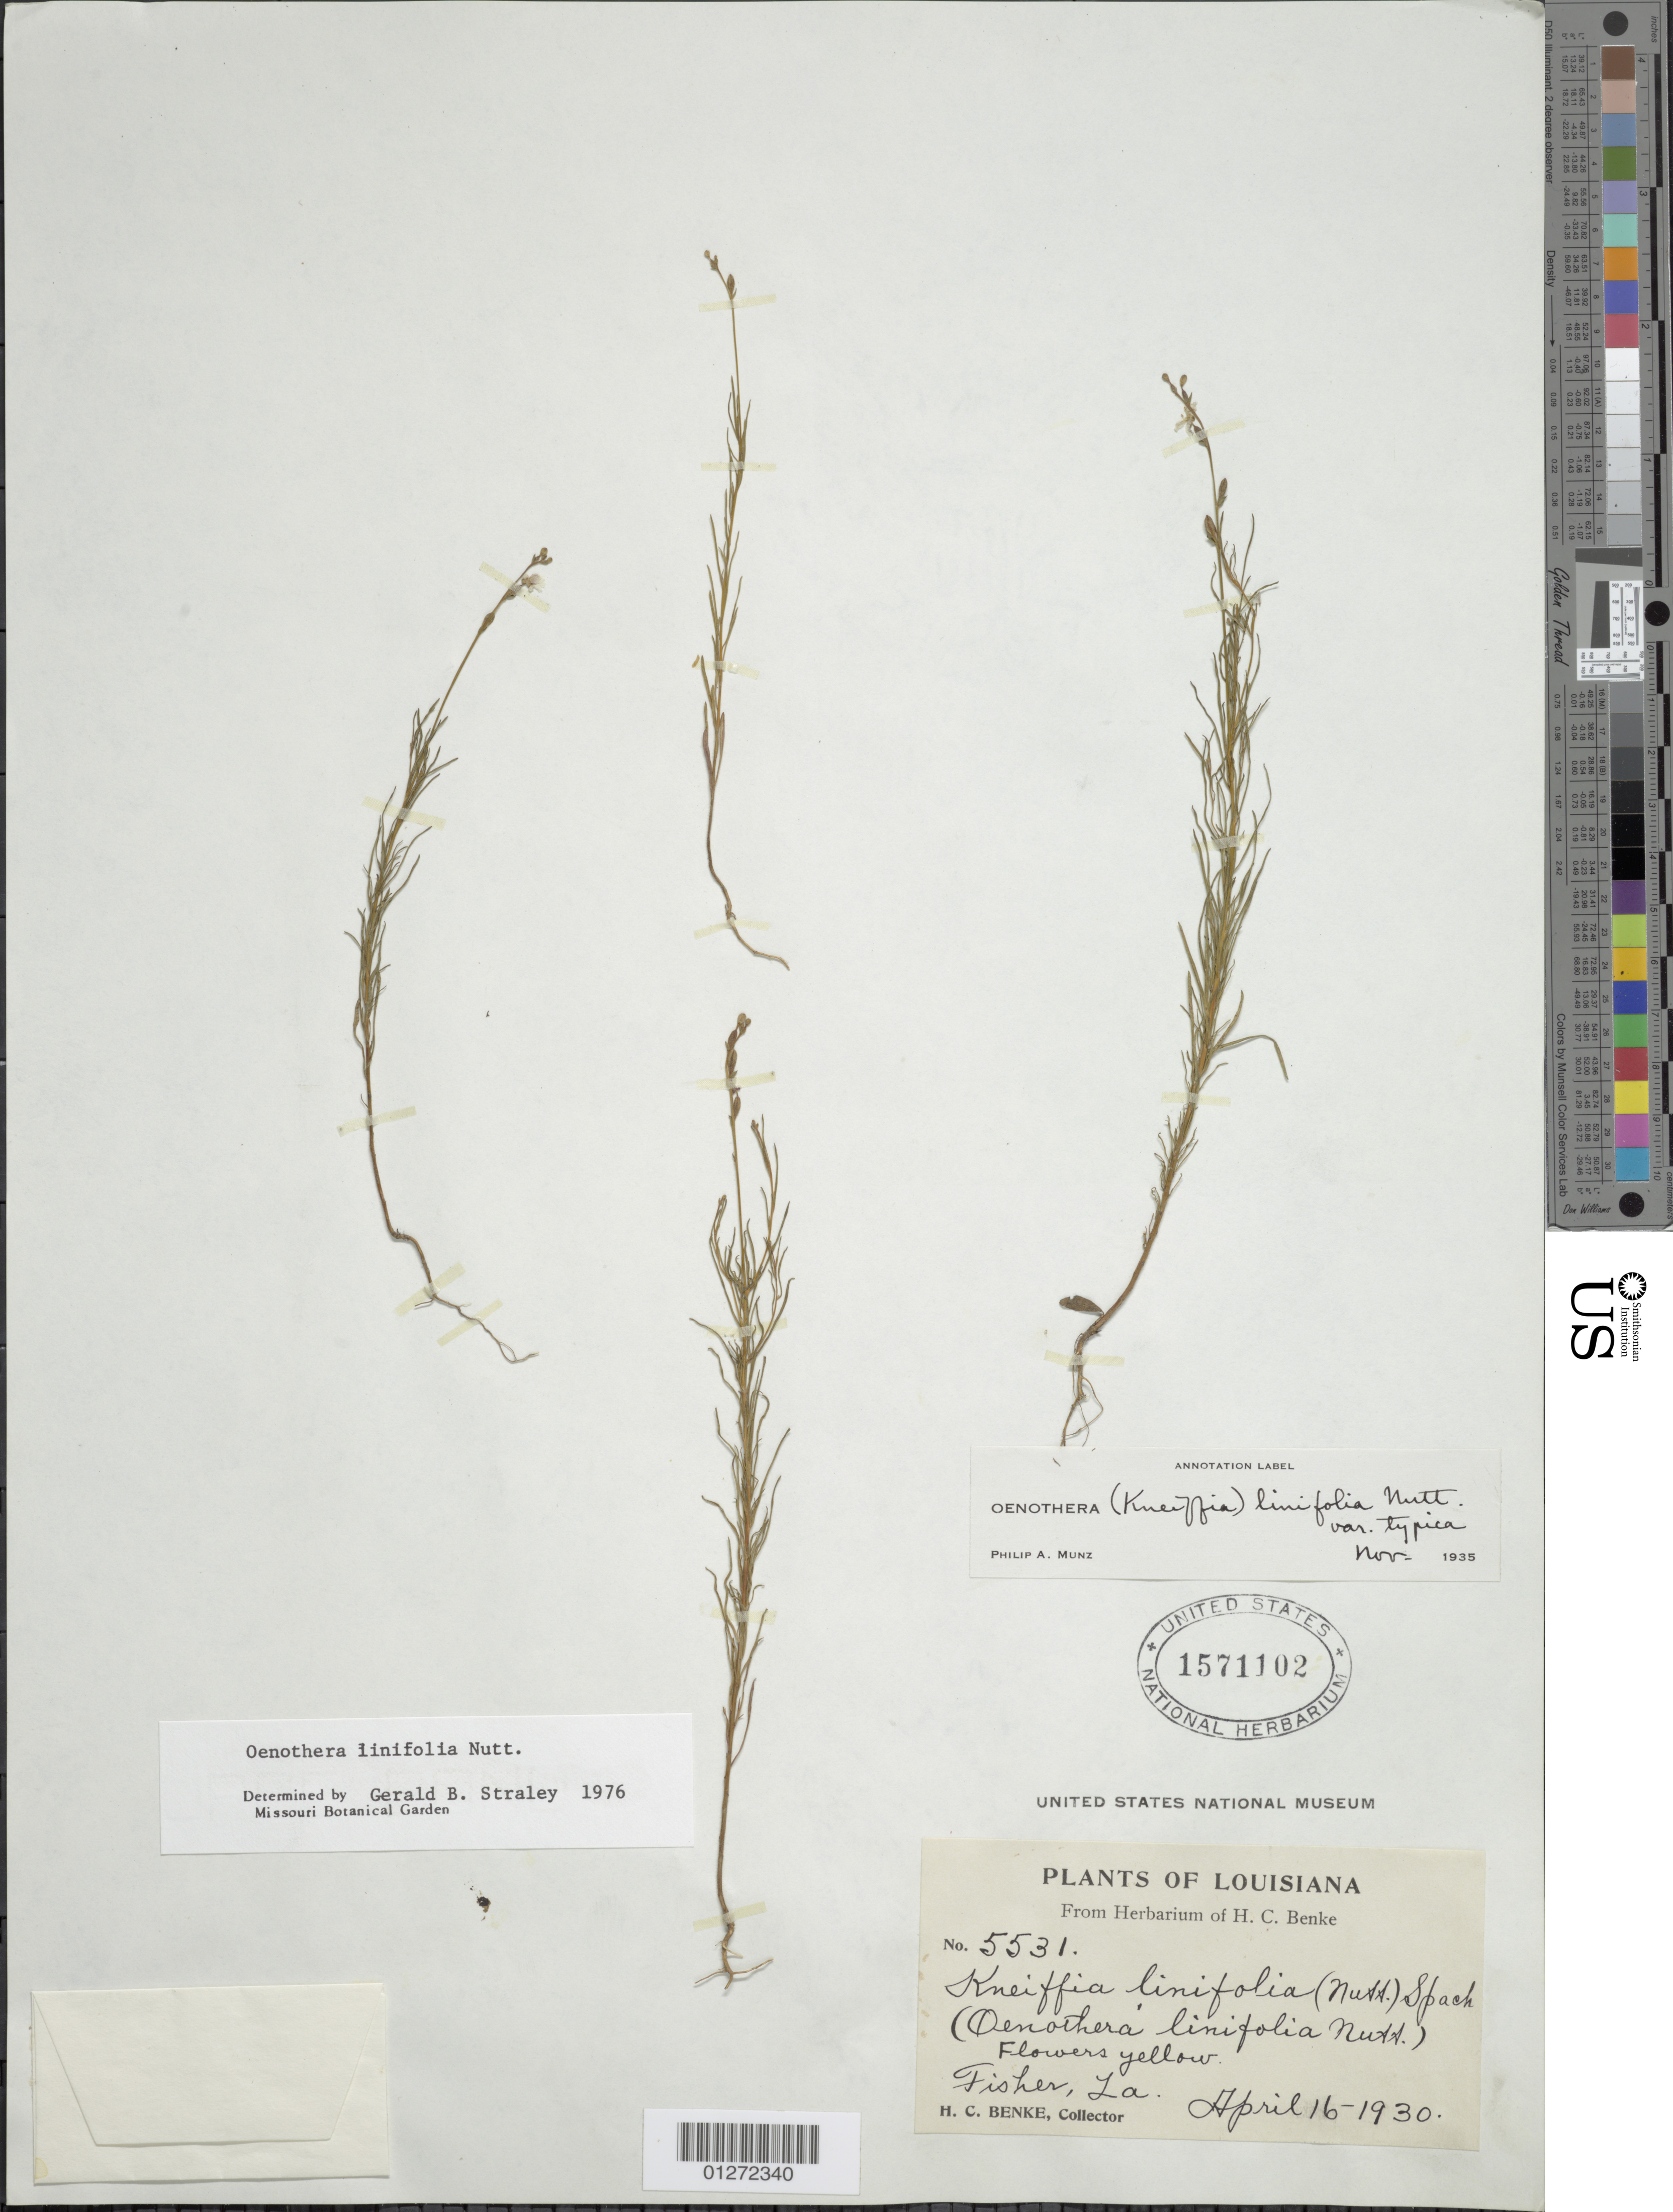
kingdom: Plantae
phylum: Tracheophyta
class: Magnoliopsida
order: Myrtales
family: Onagraceae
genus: Oenothera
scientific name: Oenothera linifolia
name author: Nutt.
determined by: Straley, G. B.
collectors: H. Benke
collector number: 5531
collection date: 1930-04-16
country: United States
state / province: Louisiana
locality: Fisher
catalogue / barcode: US 1571102